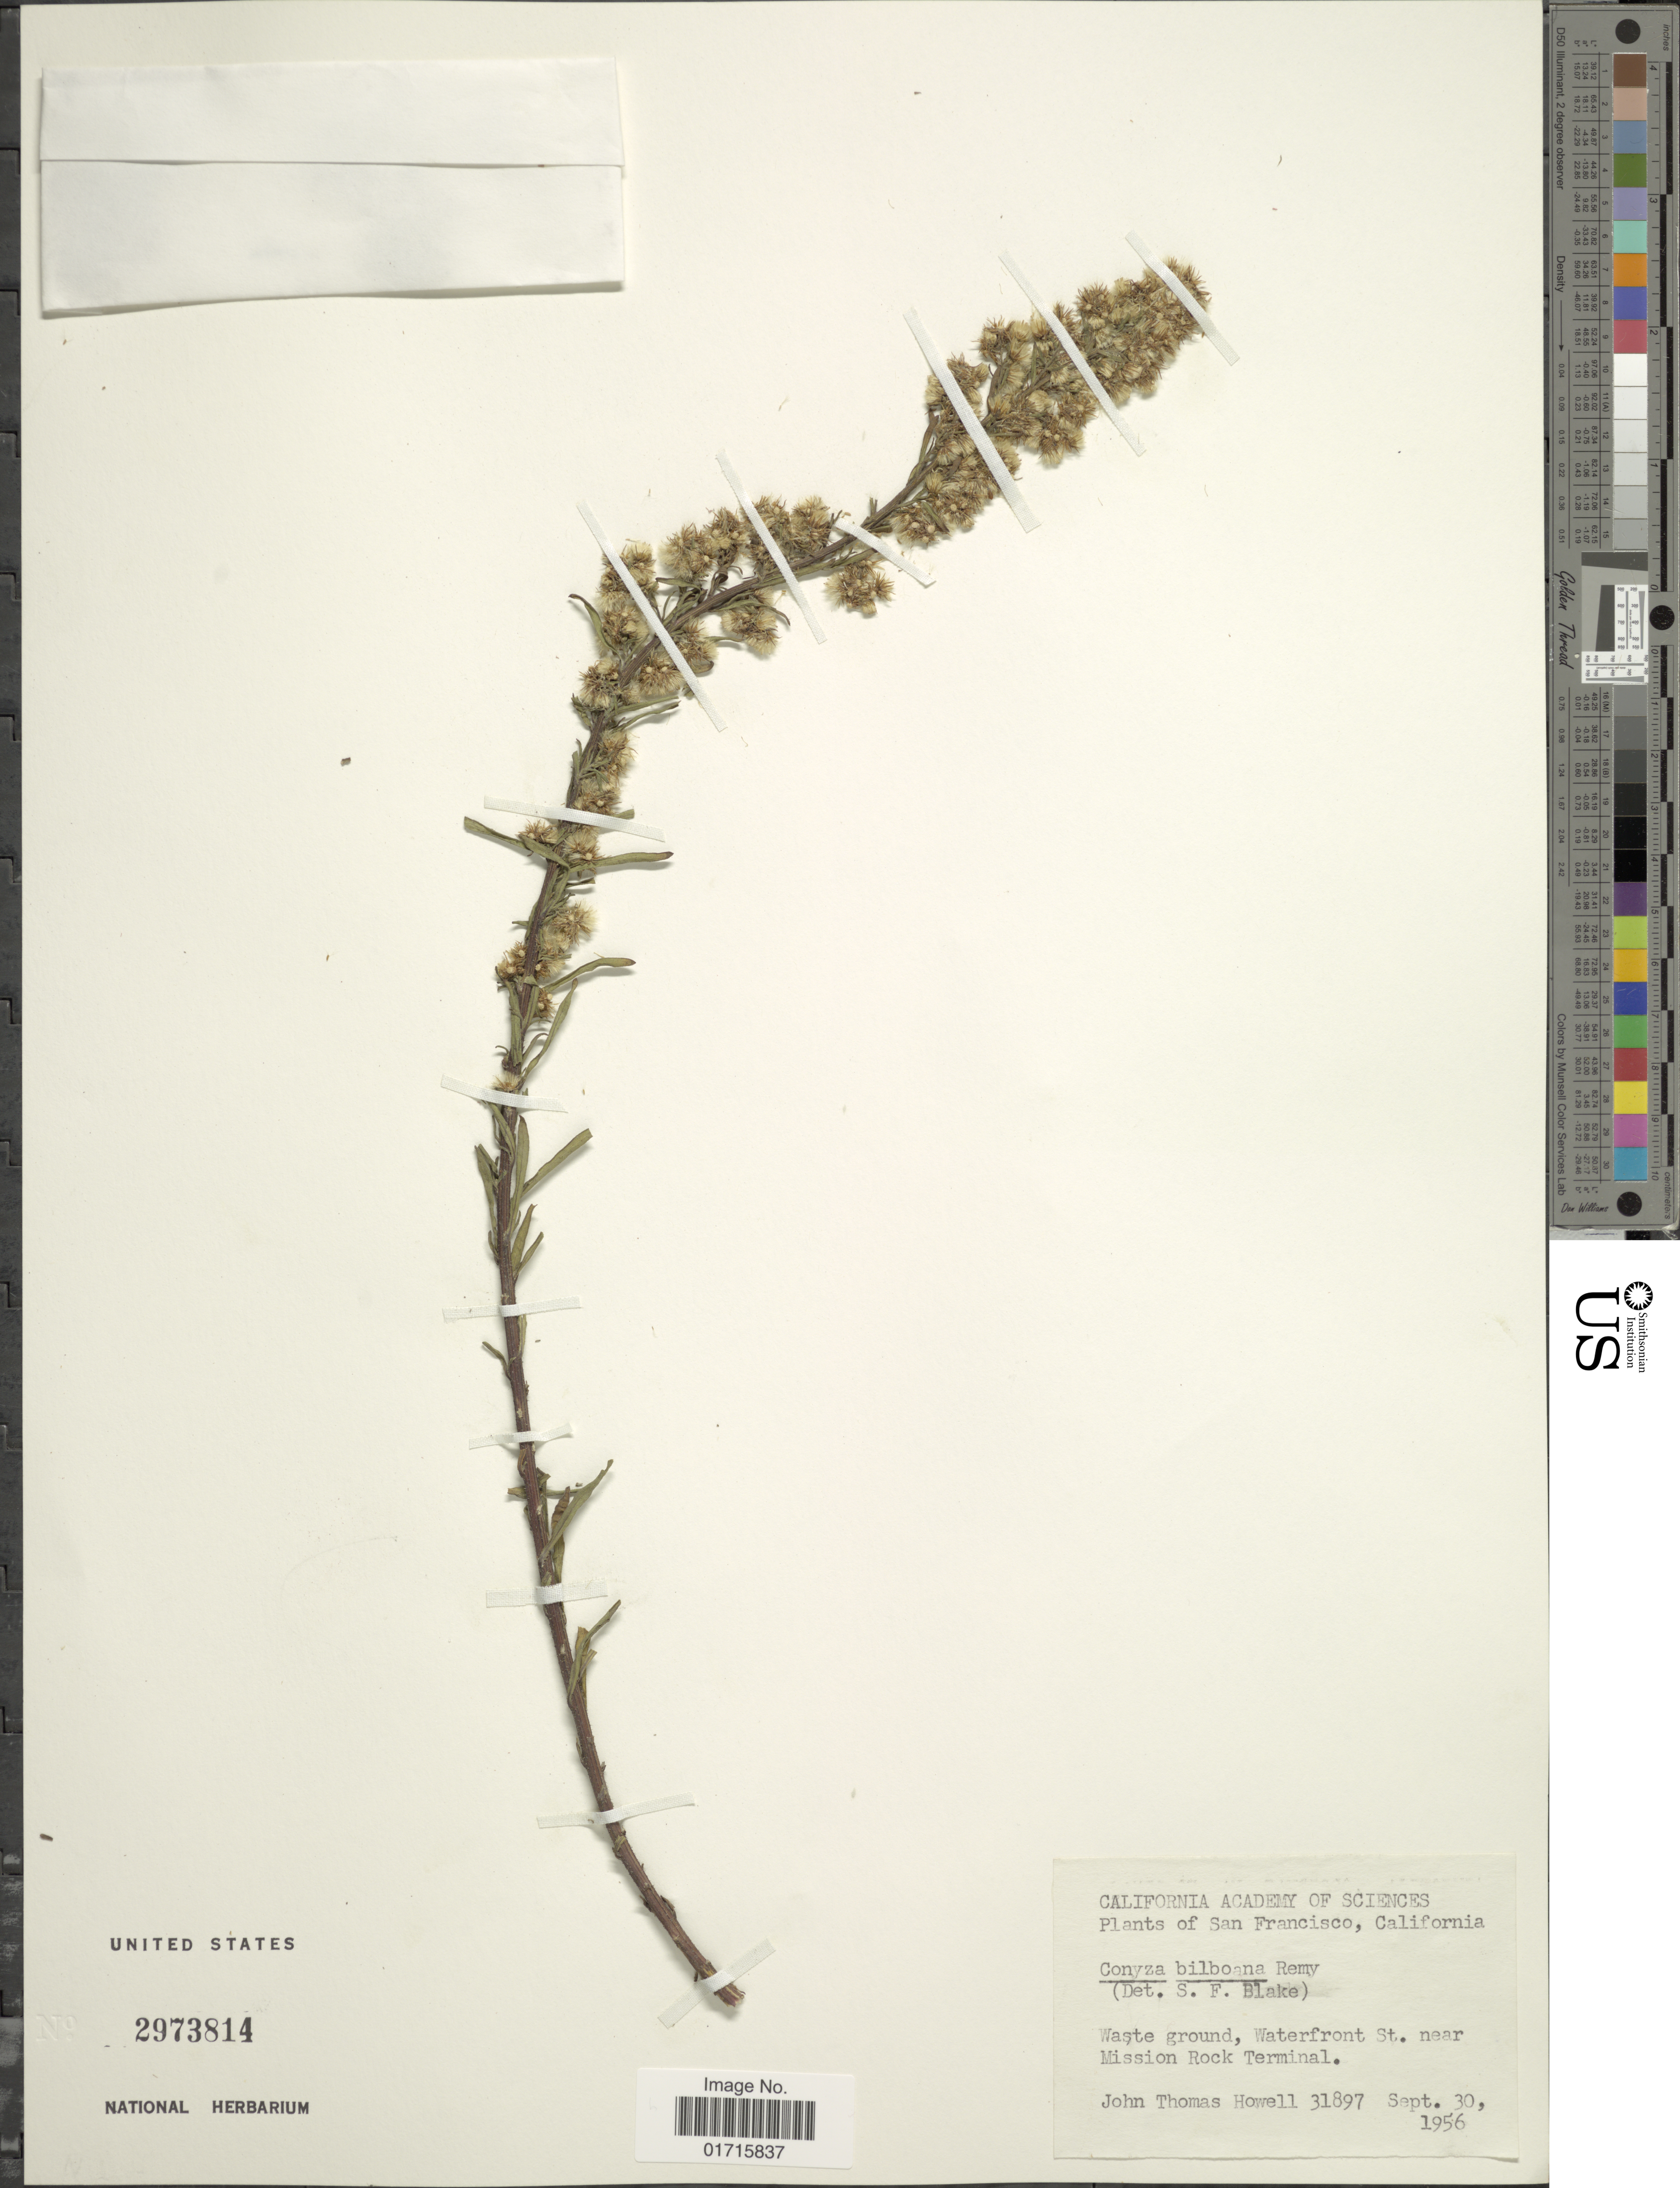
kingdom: Plantae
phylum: Tracheophyta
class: Magnoliopsida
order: Asterales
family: Asteraceae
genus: Conyza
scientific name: Conyza bilbaoana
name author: J. Rémy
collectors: J. T. Howell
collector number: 31897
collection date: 1956-09-30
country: United States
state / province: California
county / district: San Francisco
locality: San Francisco, California. Waste ground, Waterfront St. near Mission Rock Terminal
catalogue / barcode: US 2973814